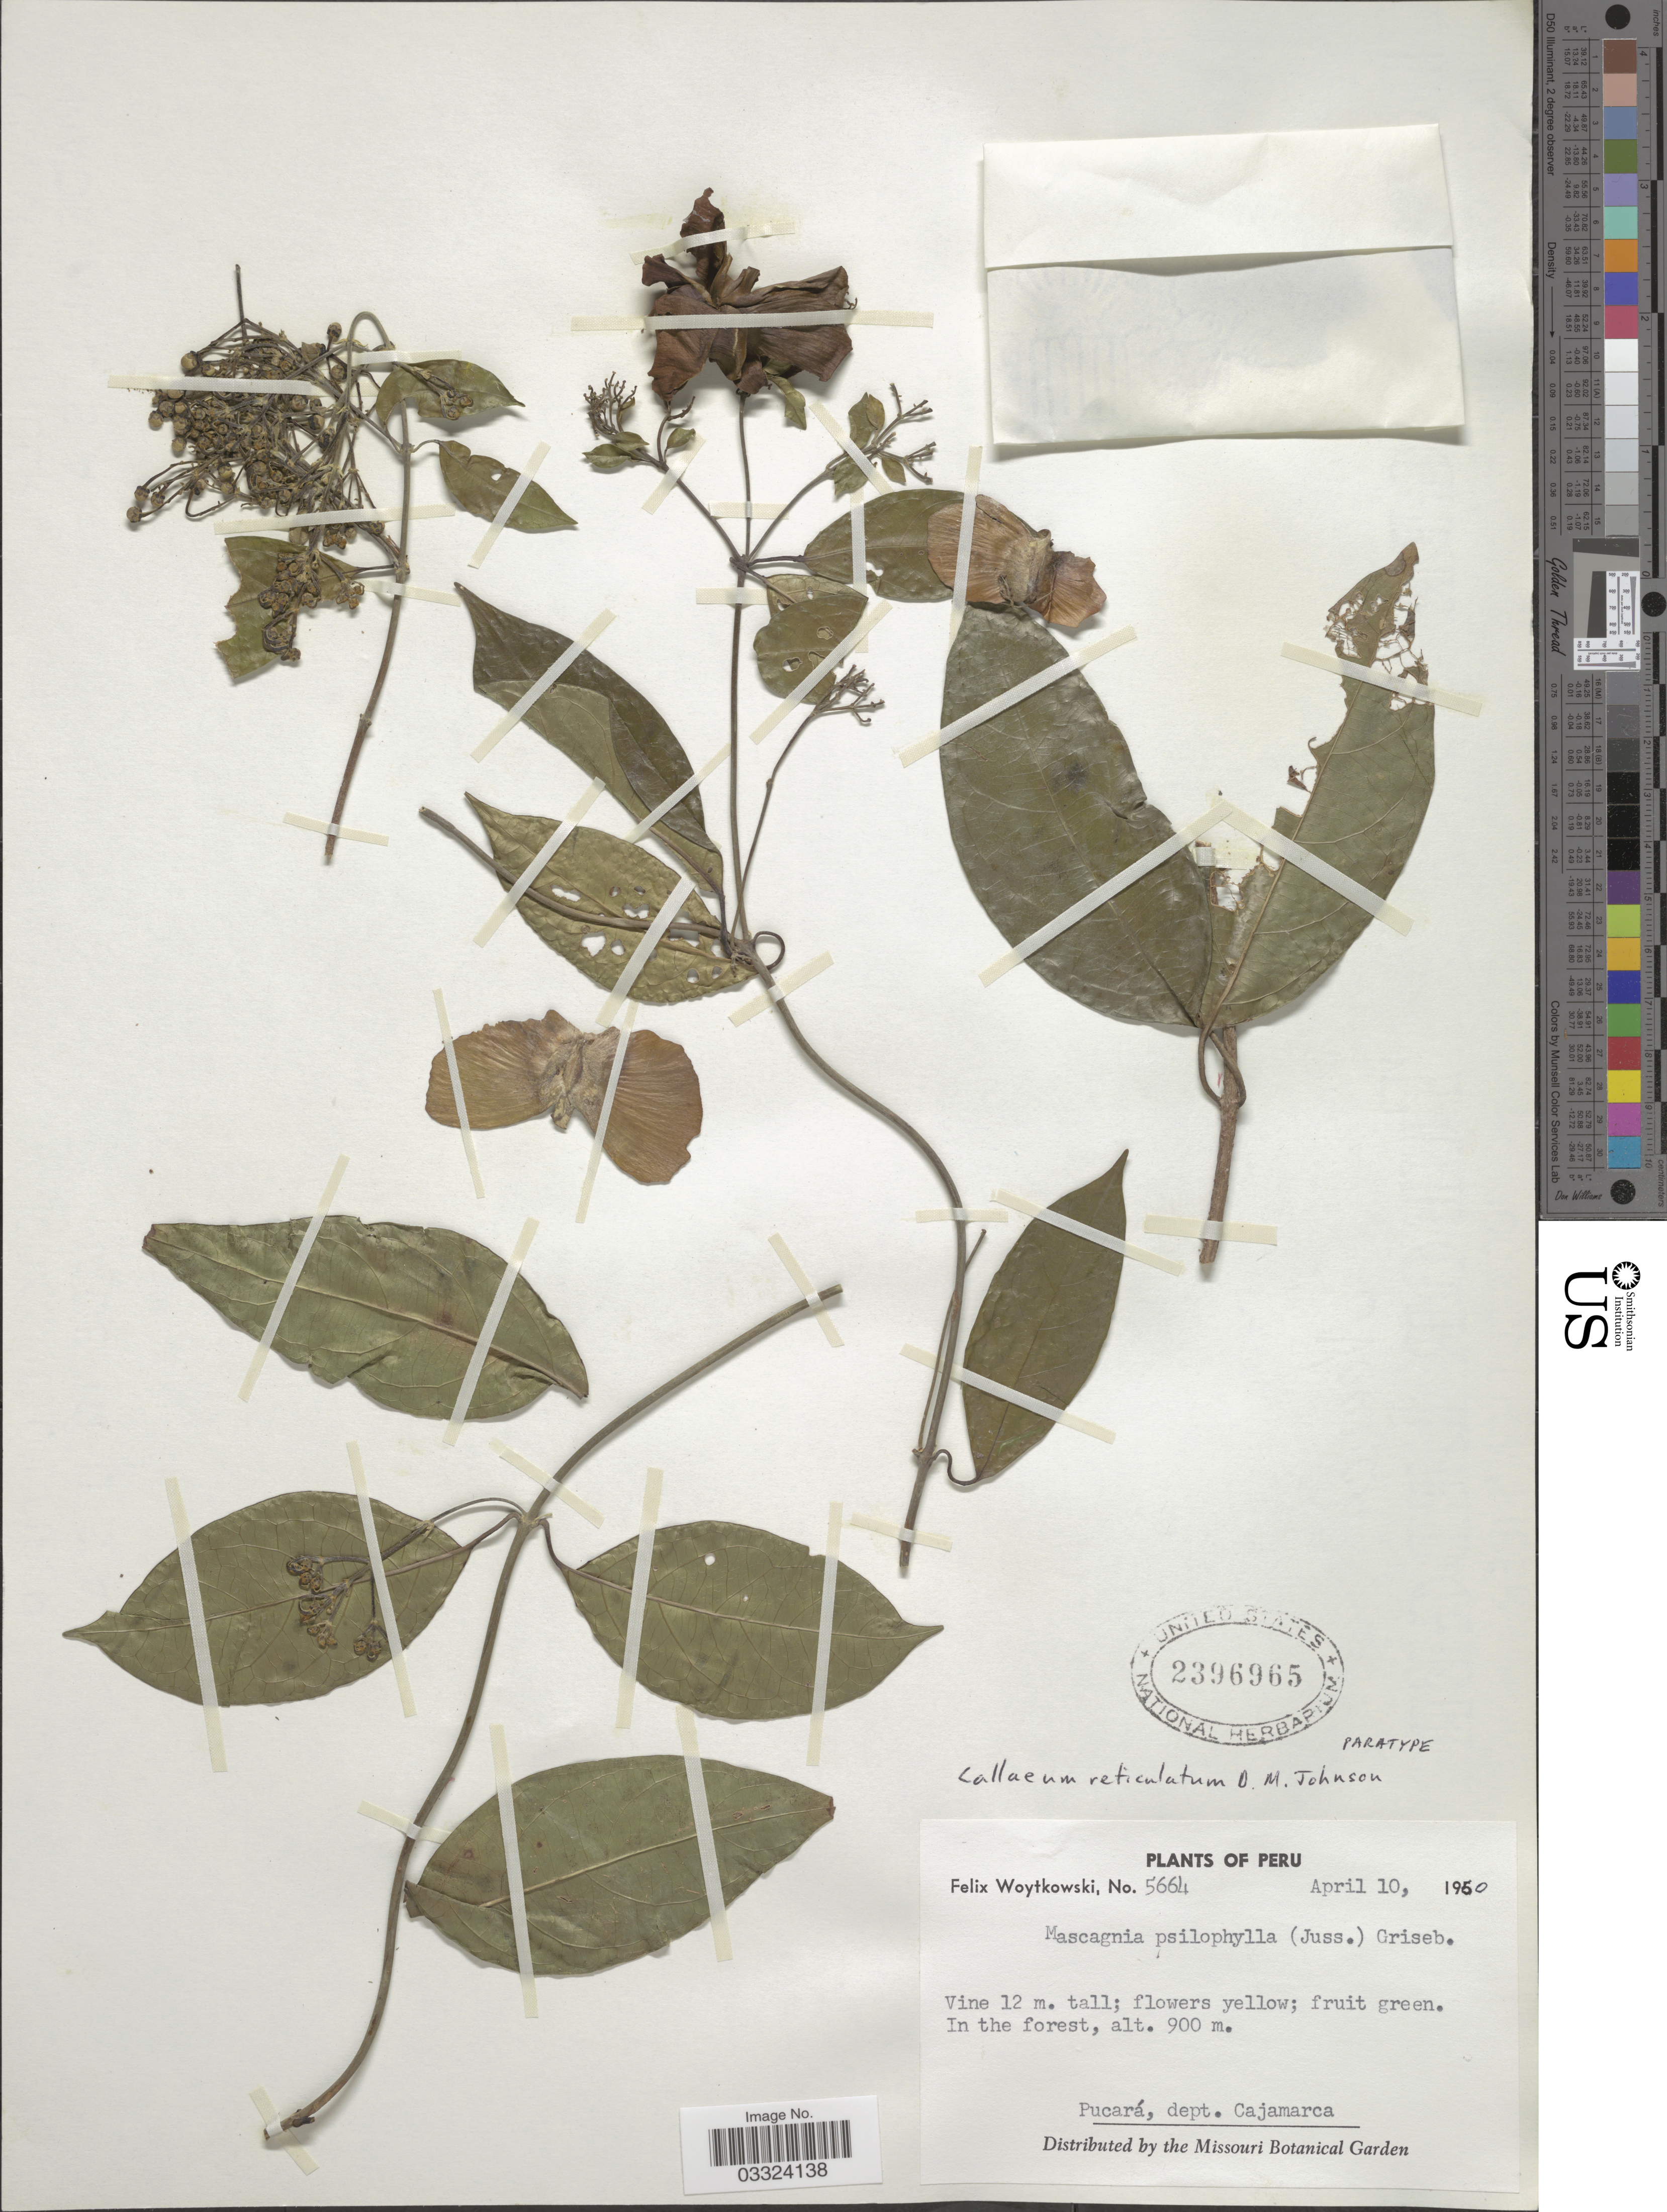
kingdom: Plantae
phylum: Tracheophyta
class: Magnoliopsida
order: Malpighiales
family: Malpighiaceae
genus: Callaeum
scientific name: Callaeum reticulatum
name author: D.M. Johnson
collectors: F. Woytkowski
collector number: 5664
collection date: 1950-04-10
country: Peru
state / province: Cajamarca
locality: Pucará, dept. Cajamarca.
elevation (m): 900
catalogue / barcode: US 2396965